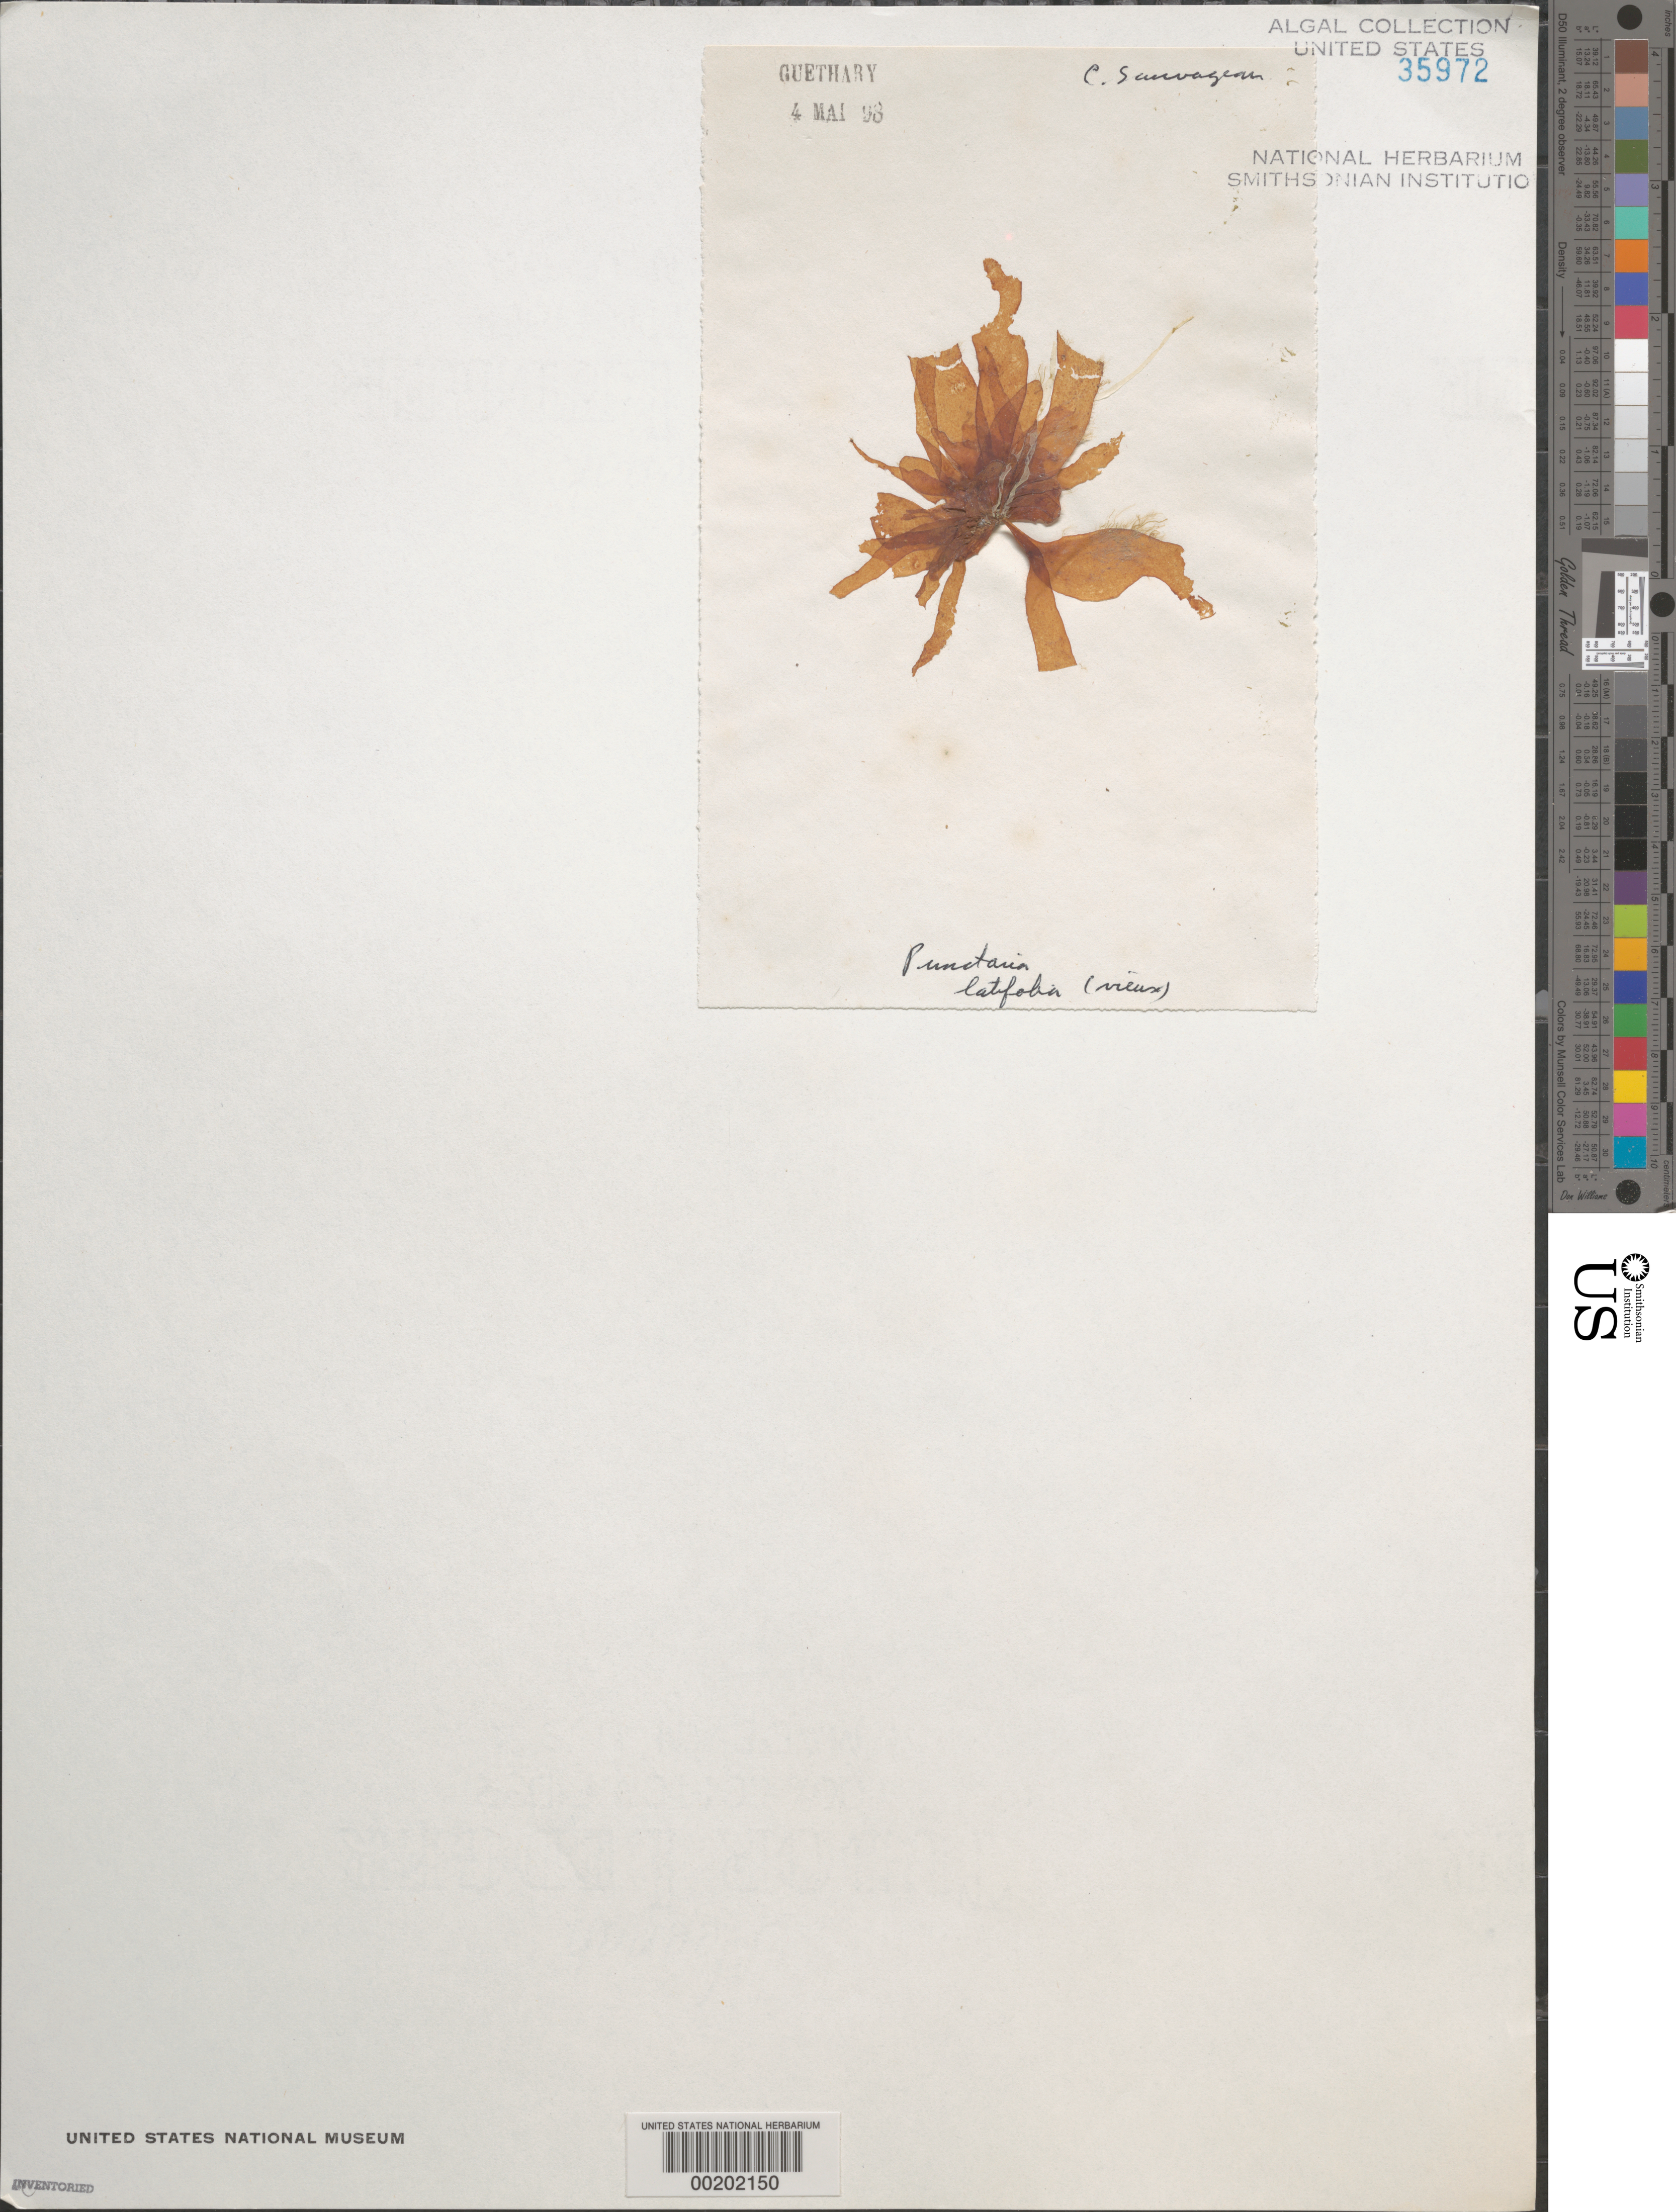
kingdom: Chromista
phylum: Ochrophyta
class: Phaeophyceae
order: Dictyosiphonales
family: Punctariaceae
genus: Punctaria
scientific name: Punctaria latifolia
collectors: C. F. Sauvageau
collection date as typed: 04 May 1898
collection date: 1898-05-04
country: France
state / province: Nouvelle-Aquitaine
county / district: Pyrénées-Atlantiques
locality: Guethary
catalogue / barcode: US 35972